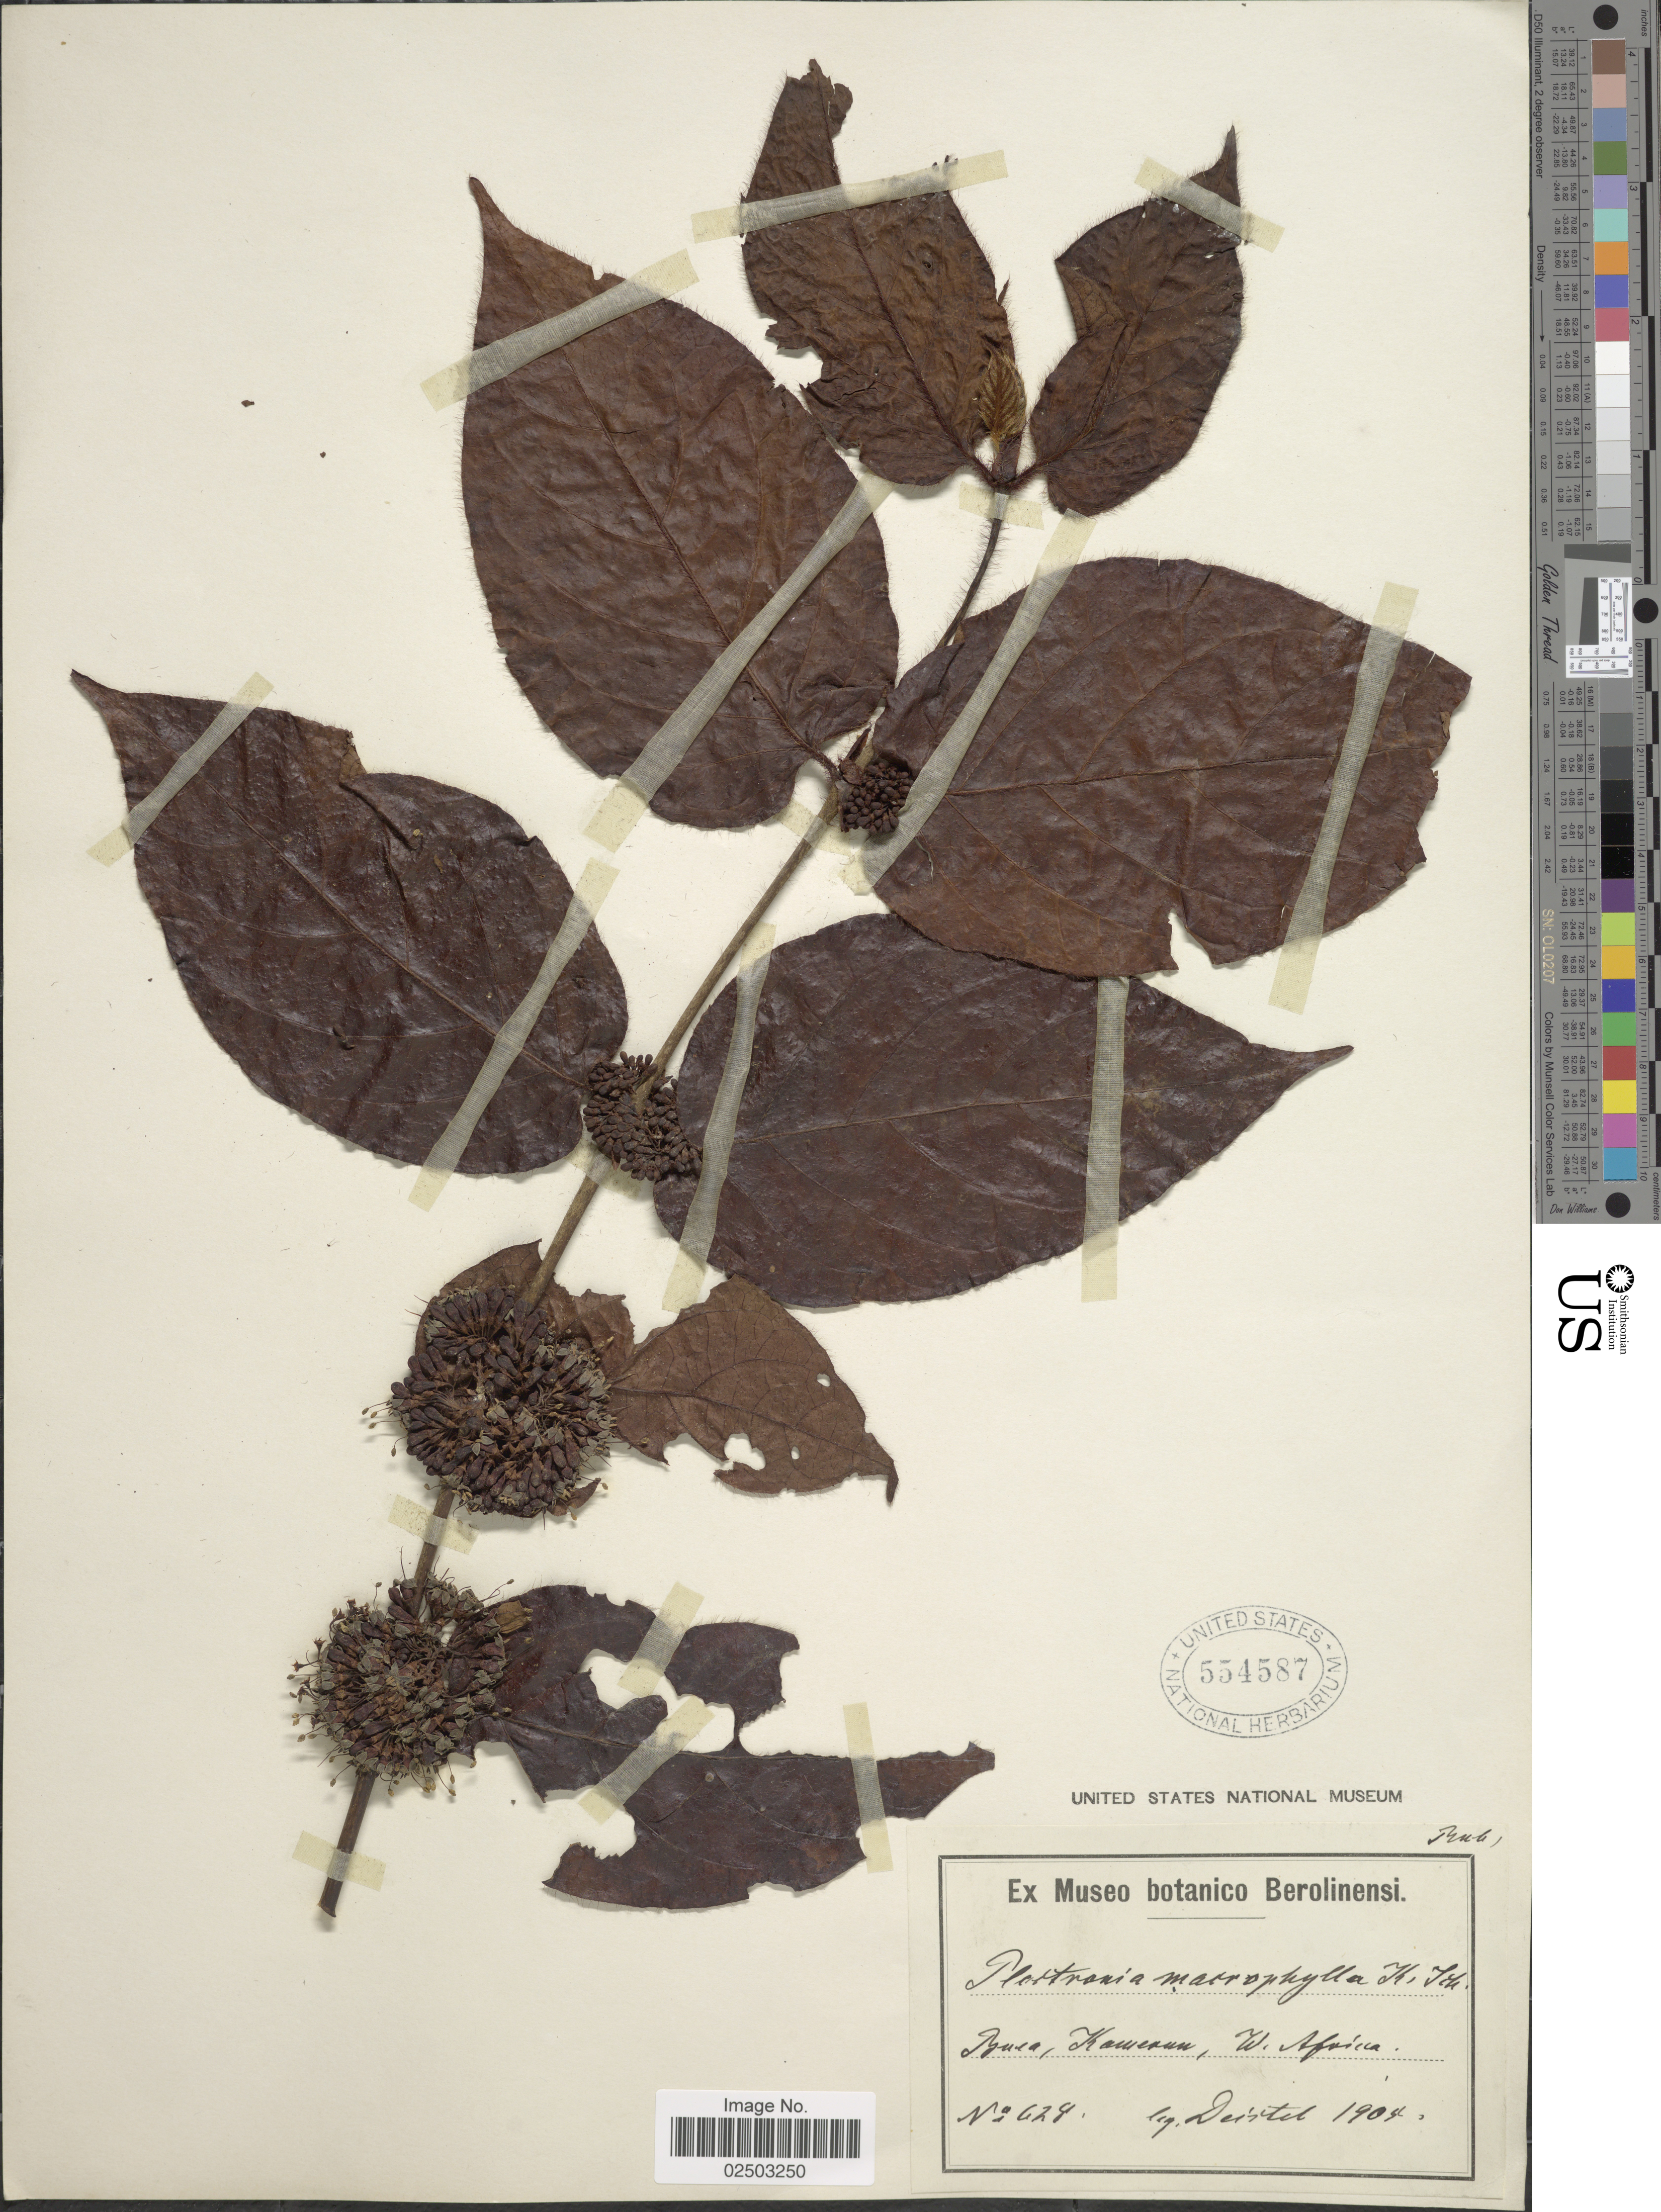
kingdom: Plantae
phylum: Tracheophyta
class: Magnoliopsida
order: Gentianales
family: Rubiaceae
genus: Keetia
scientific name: Keetia hispida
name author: (Benth.) Bridson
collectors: -. Deistel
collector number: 628*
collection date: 1905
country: Cameroon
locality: Buca, W. Africa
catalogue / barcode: US 554587